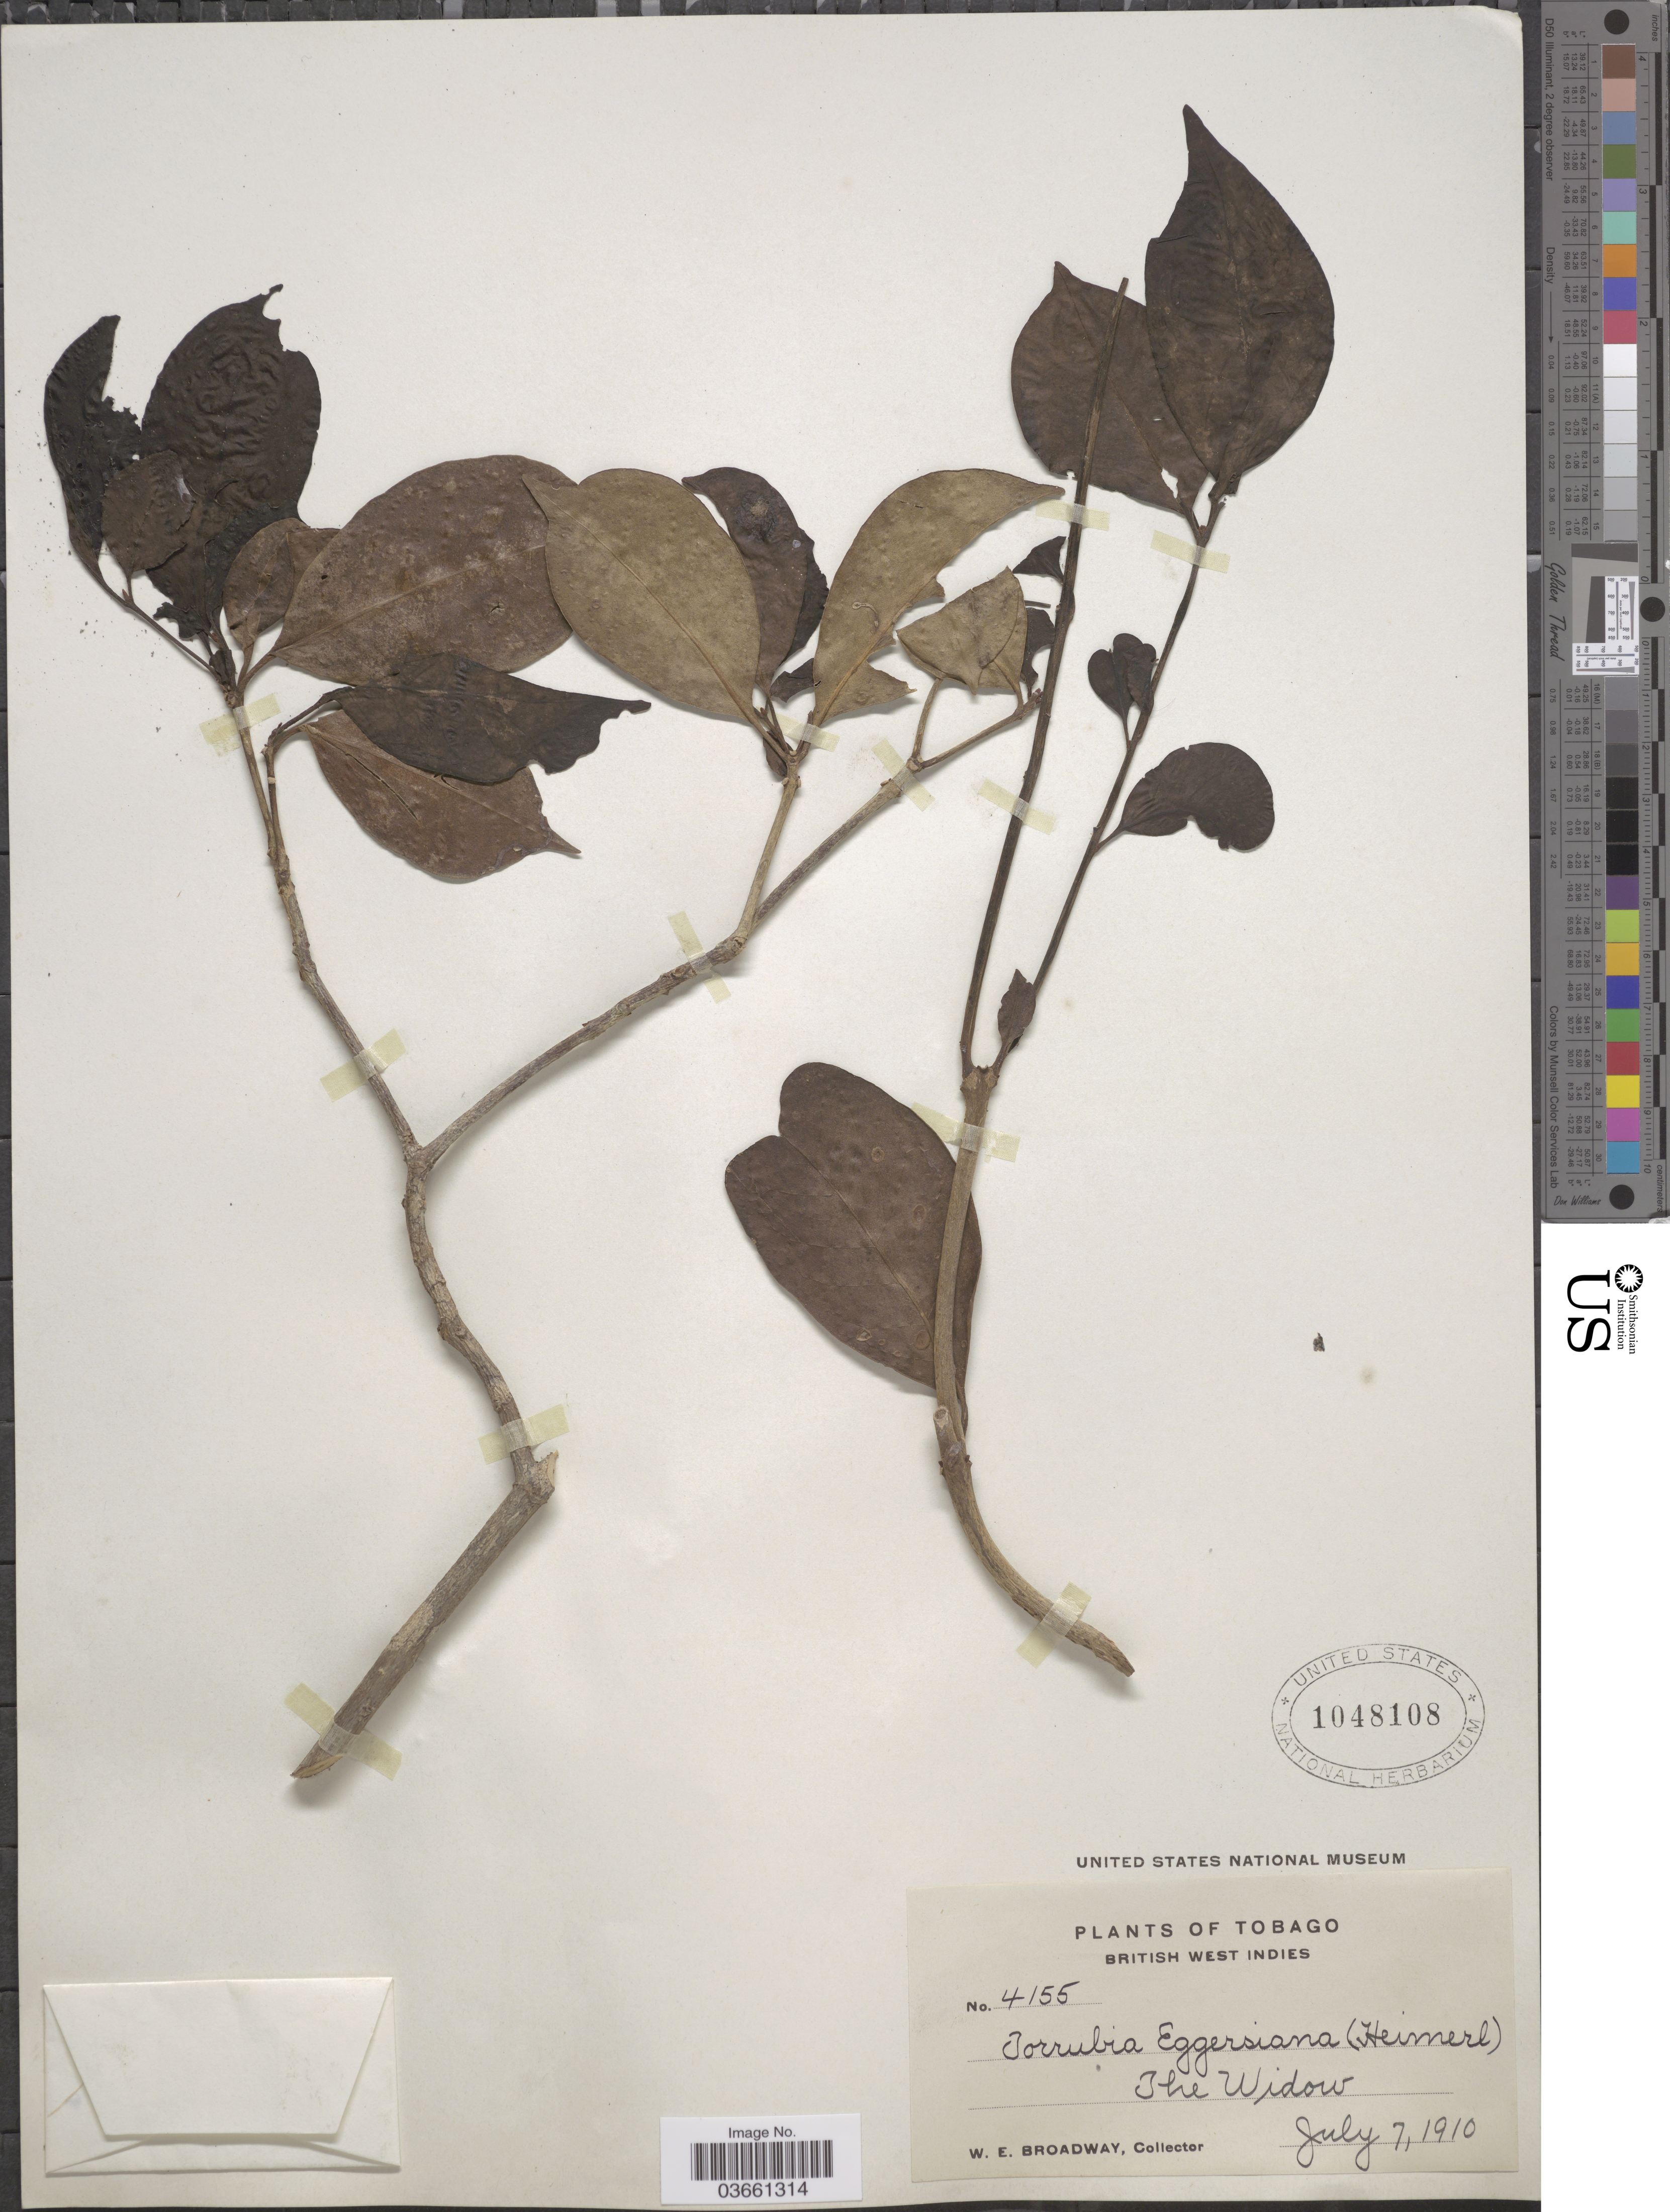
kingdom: Plantae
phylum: Tracheophyta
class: Magnoliopsida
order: Caryophyllales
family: Nyctaginaceae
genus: Guapira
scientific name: Guapira pacurero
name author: (Kunth) Little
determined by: Strong, Mark T., (BOT), Smithsonian Institution - National Museum of Natural History (UNITED STATES)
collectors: W. E. Broadway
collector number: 4155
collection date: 1910-07-07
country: Trinidad and Tobago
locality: Tobago. British West Indies. The Widow.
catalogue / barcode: US 1048108